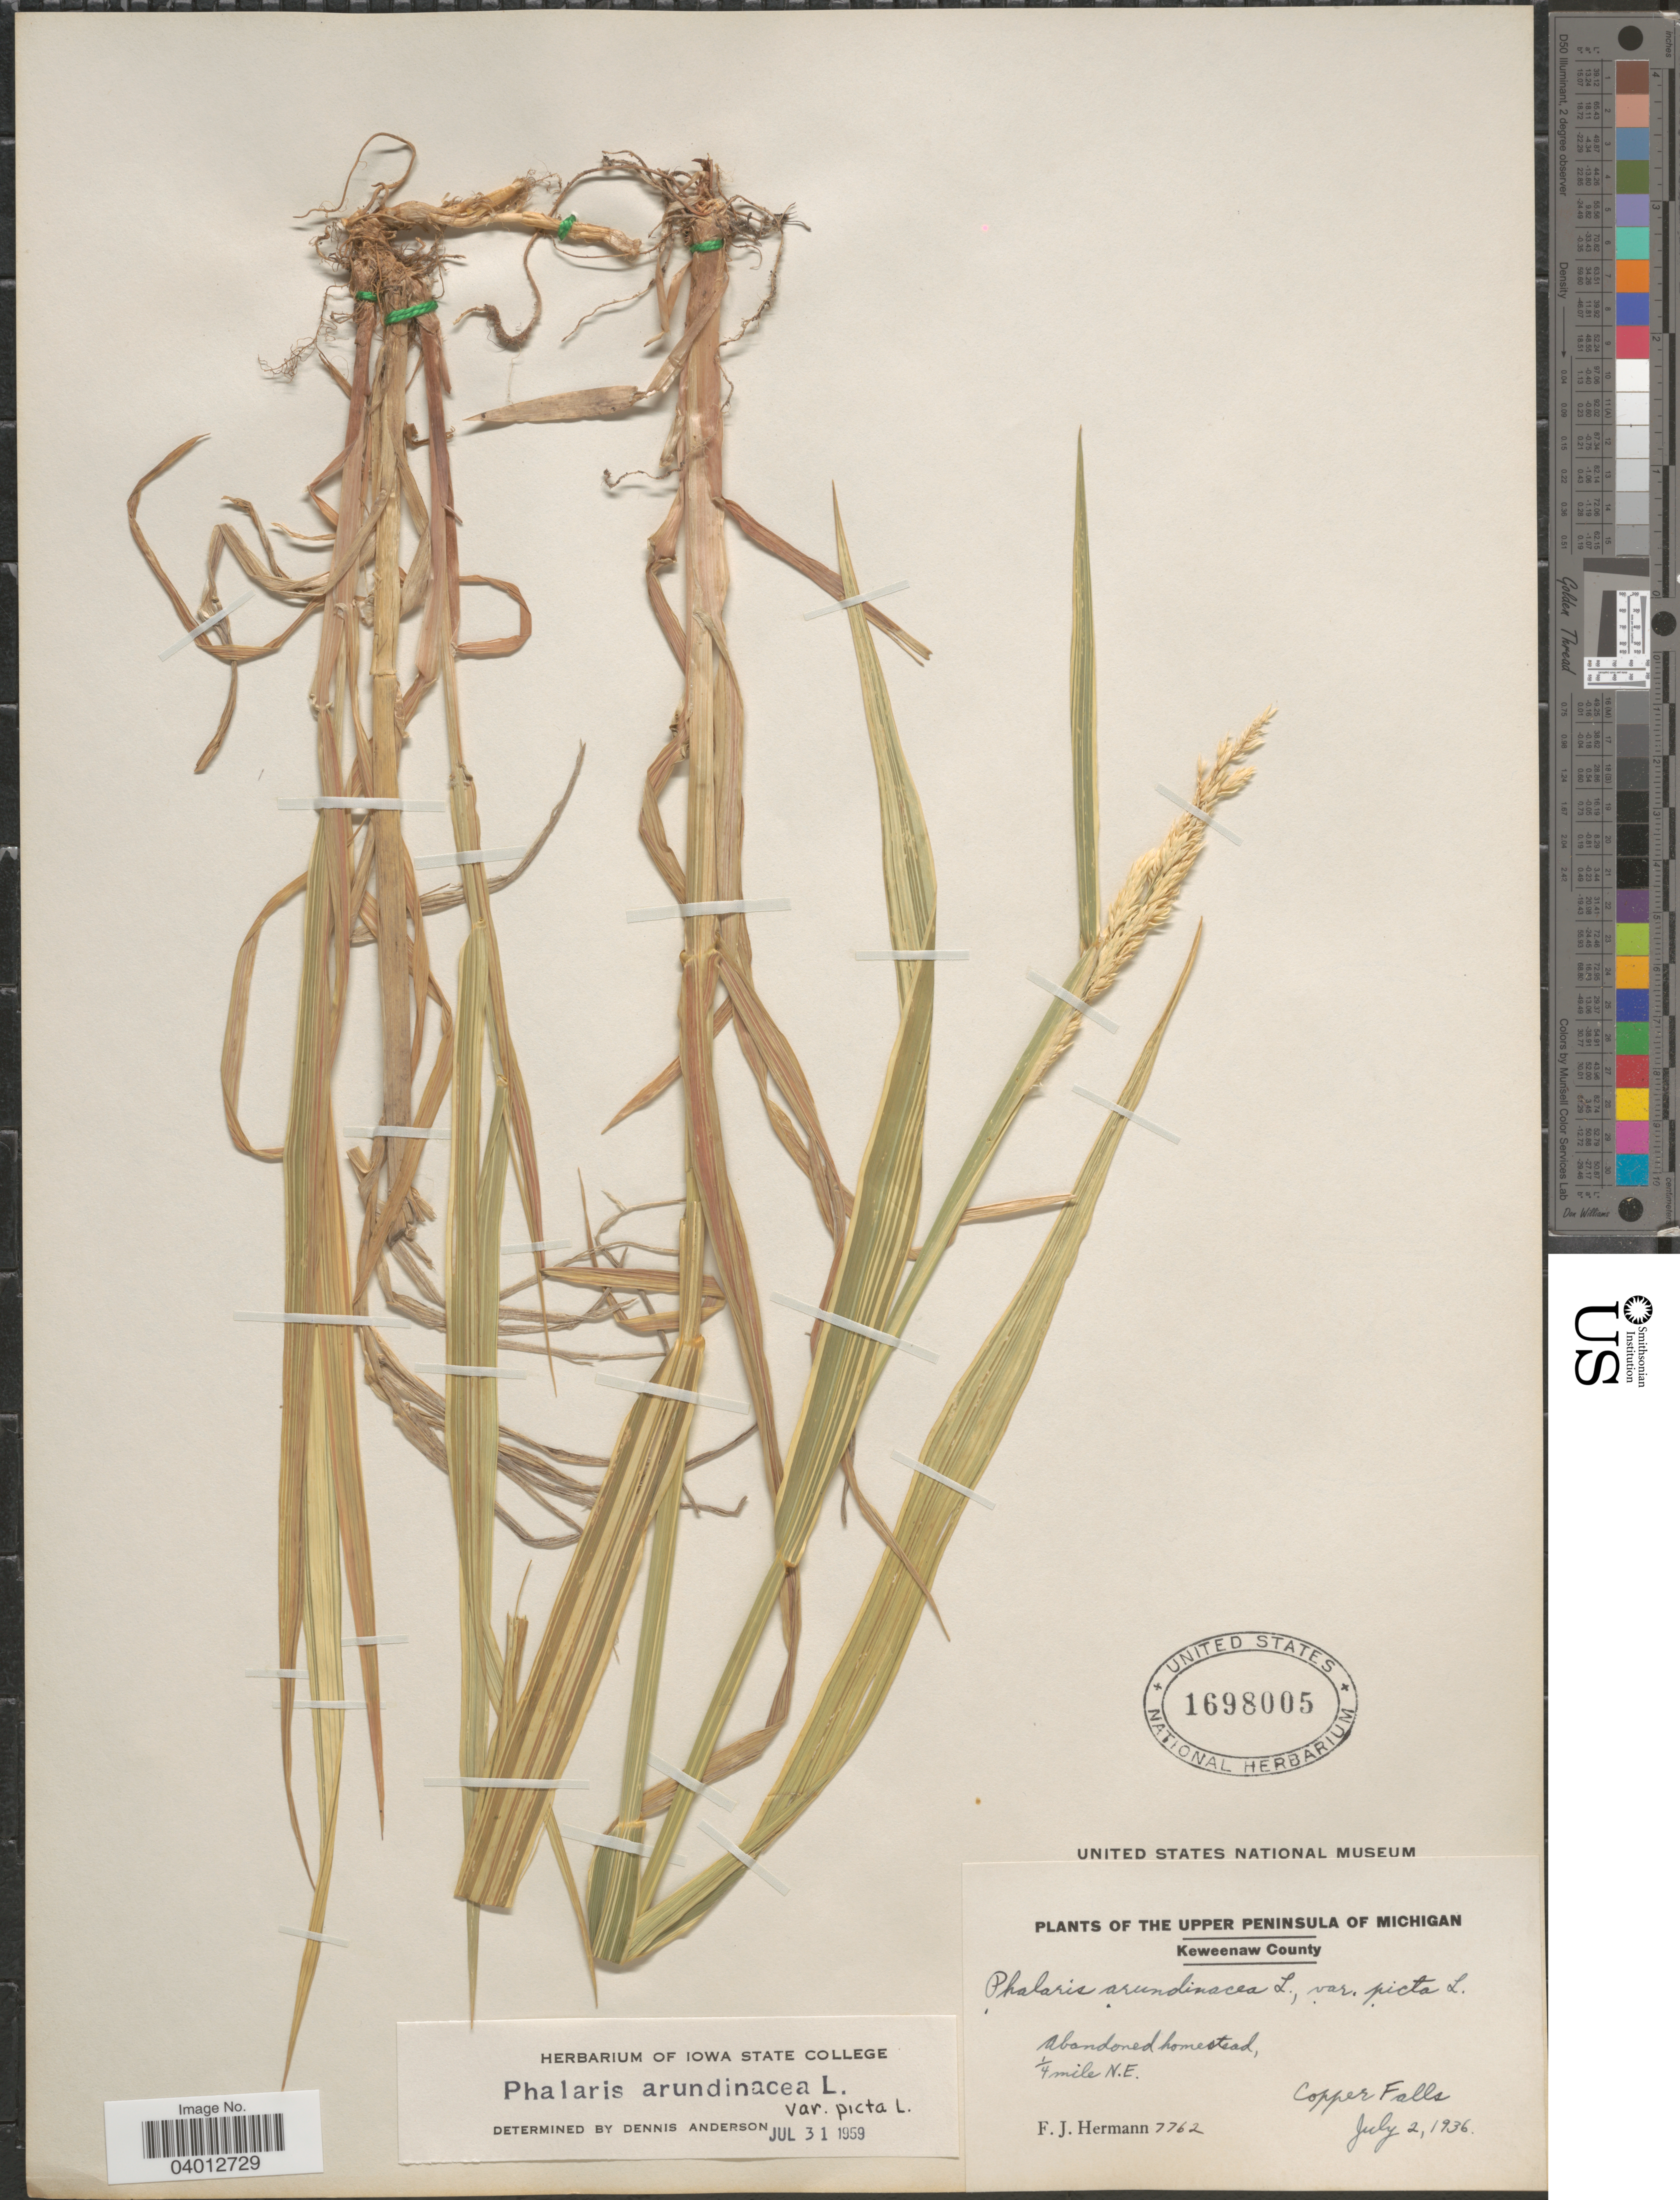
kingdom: Plantae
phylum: Tracheophyta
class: Liliopsida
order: Poales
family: Poaceae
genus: Phalaris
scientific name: Phalaris arundinacea var. picta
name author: Lam.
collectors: F. J. Hermann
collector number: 7762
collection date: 1936-07-02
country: United States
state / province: Michigan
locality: The Upper Peninsula of Michigan. Keweenaw County. ¼ mile N.E. Copper Falls.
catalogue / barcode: US 1698005